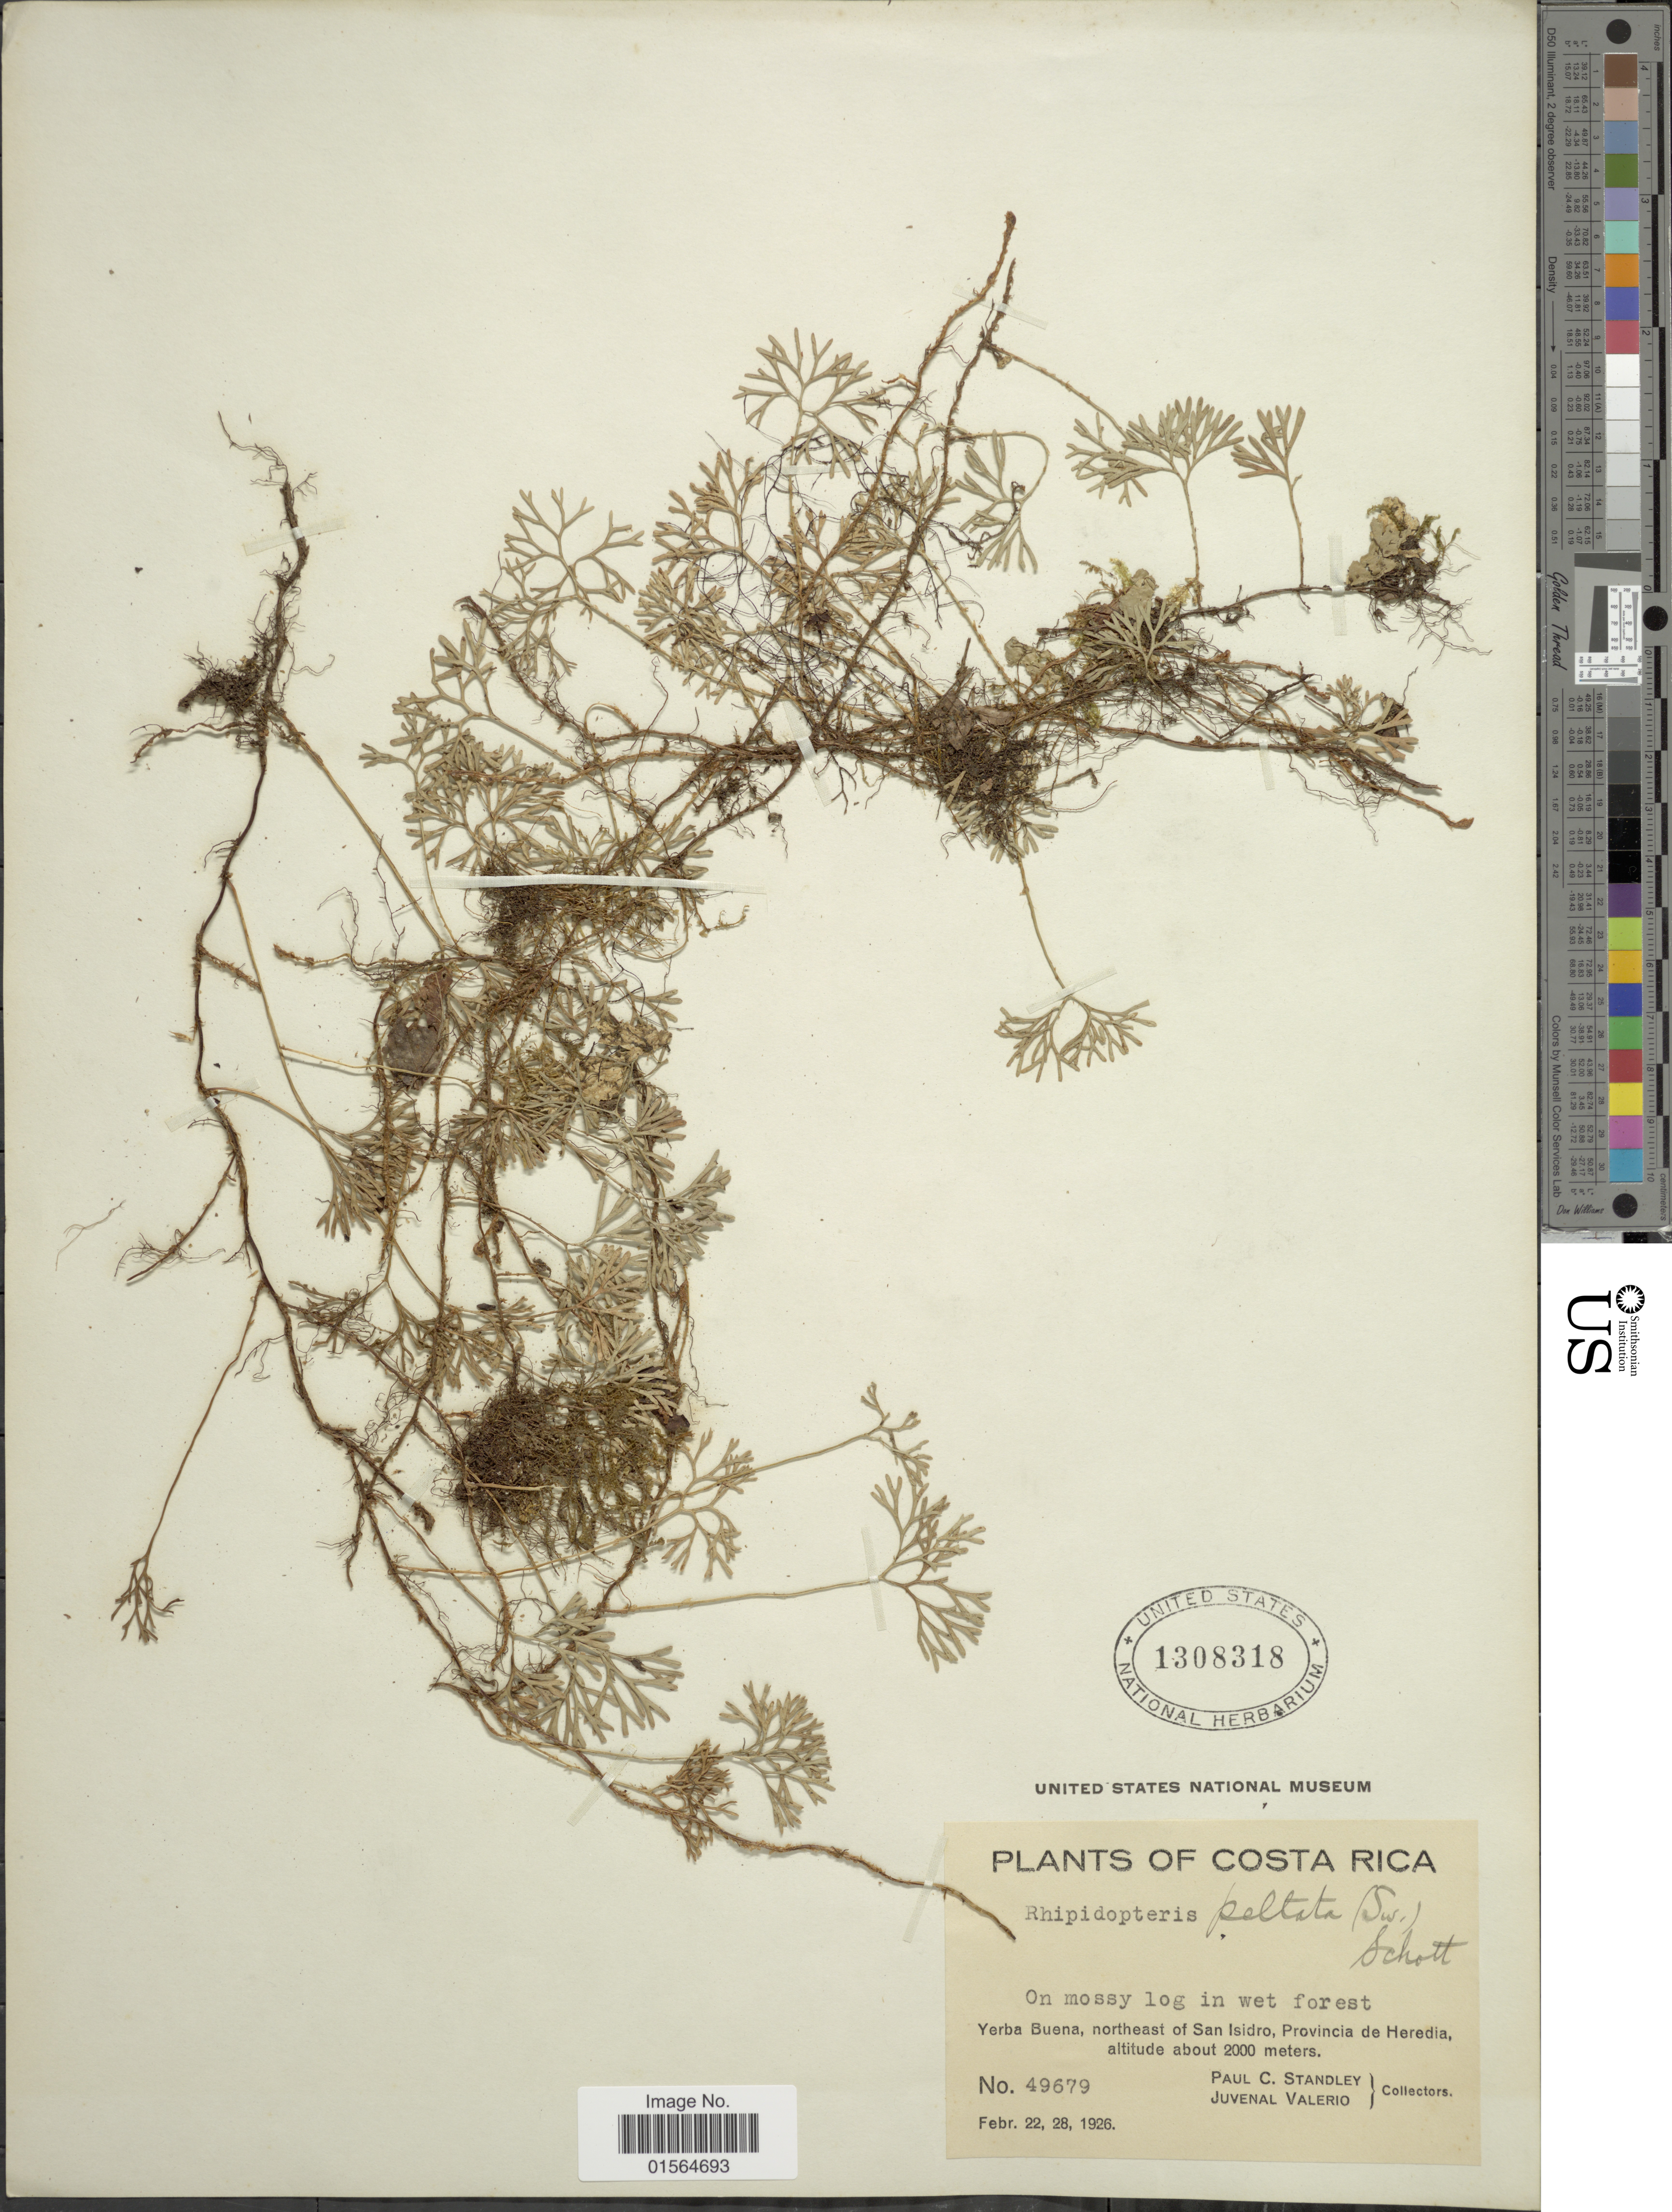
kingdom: Plantae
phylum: Tracheophyta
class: Polypodiopsida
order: Polypodiales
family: Dryopteridaceae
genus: Elaphoglossum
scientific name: Elaphoglossum peltatum f. peltatum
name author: (Sw.) Urb.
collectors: P. C. Standley & J. Valerio R.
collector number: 49679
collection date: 1926-02-22/1926-02-28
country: Costa Rica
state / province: Heredia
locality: Yerba Buena, northeast of San Isidro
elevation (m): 2000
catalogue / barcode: US 1308318